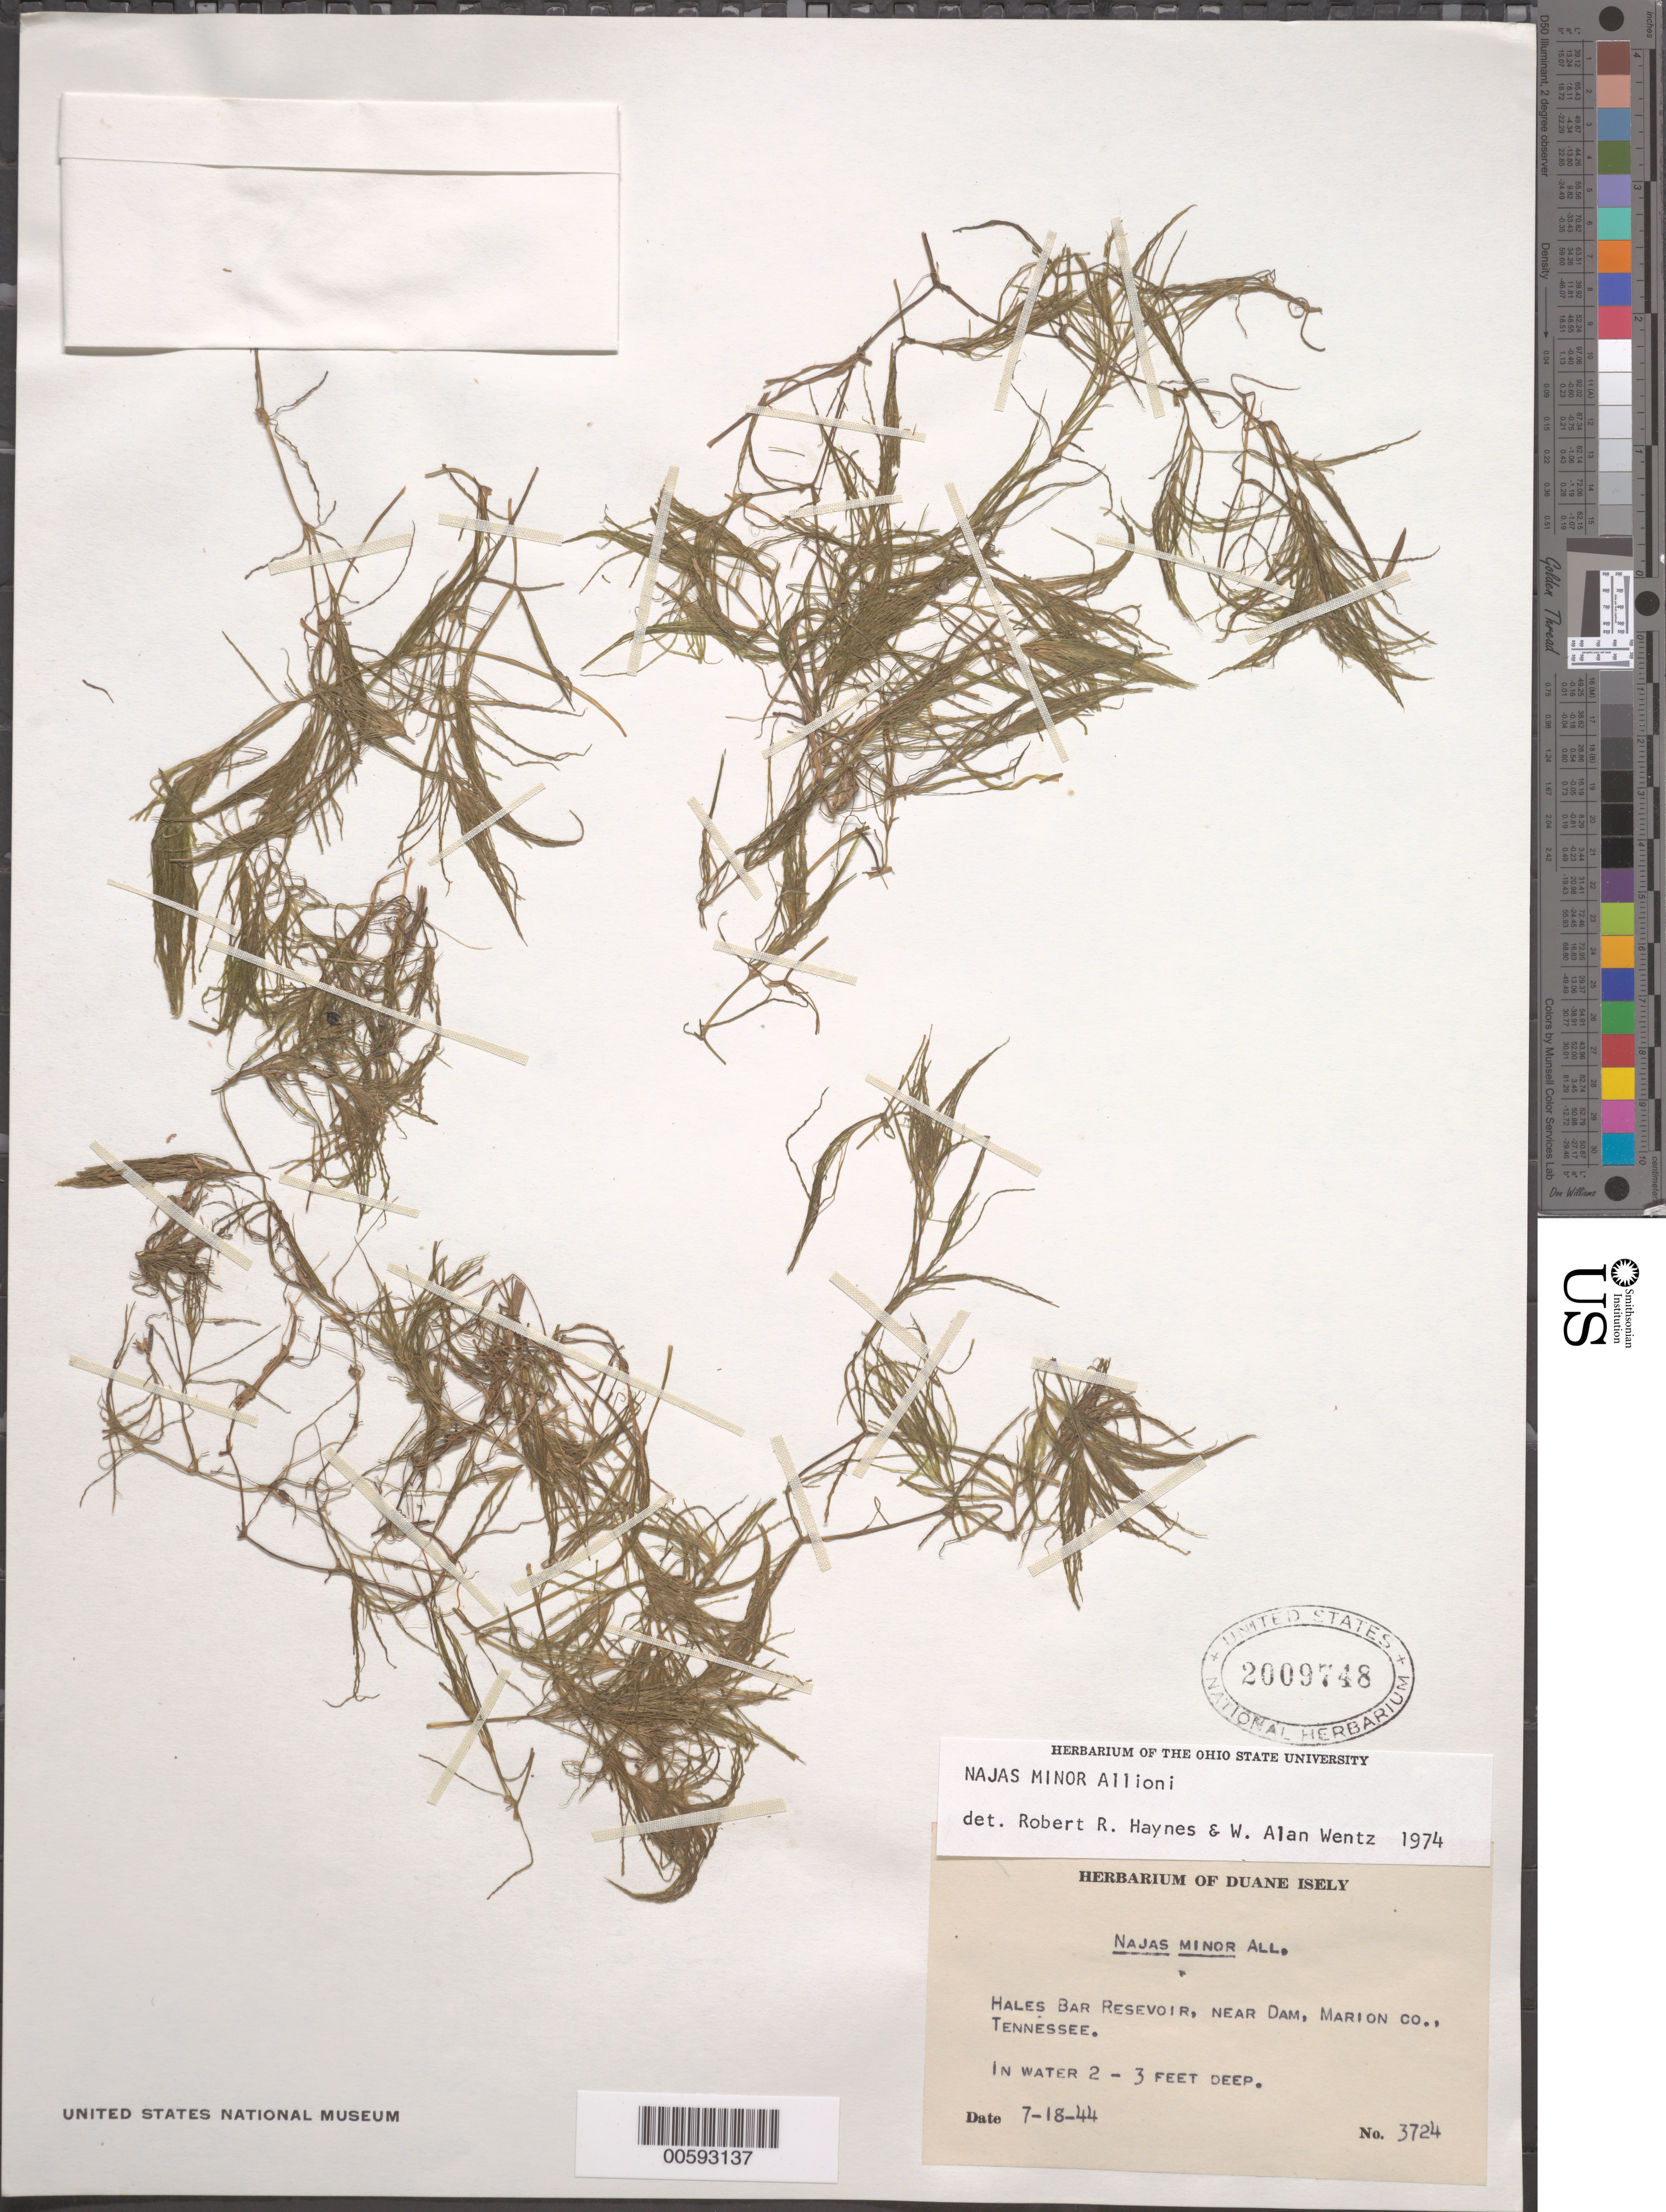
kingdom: Plantae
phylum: Tracheophyta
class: Liliopsida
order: Alismatales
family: Hydrocharitaceae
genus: Najas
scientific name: Najas marina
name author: L.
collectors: D. Isely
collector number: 3724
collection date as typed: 18 Jul 1944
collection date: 1944-07-18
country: United States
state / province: Tennessee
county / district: Marion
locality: Hales Bar Reservoir, near Dam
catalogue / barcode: US 2009748